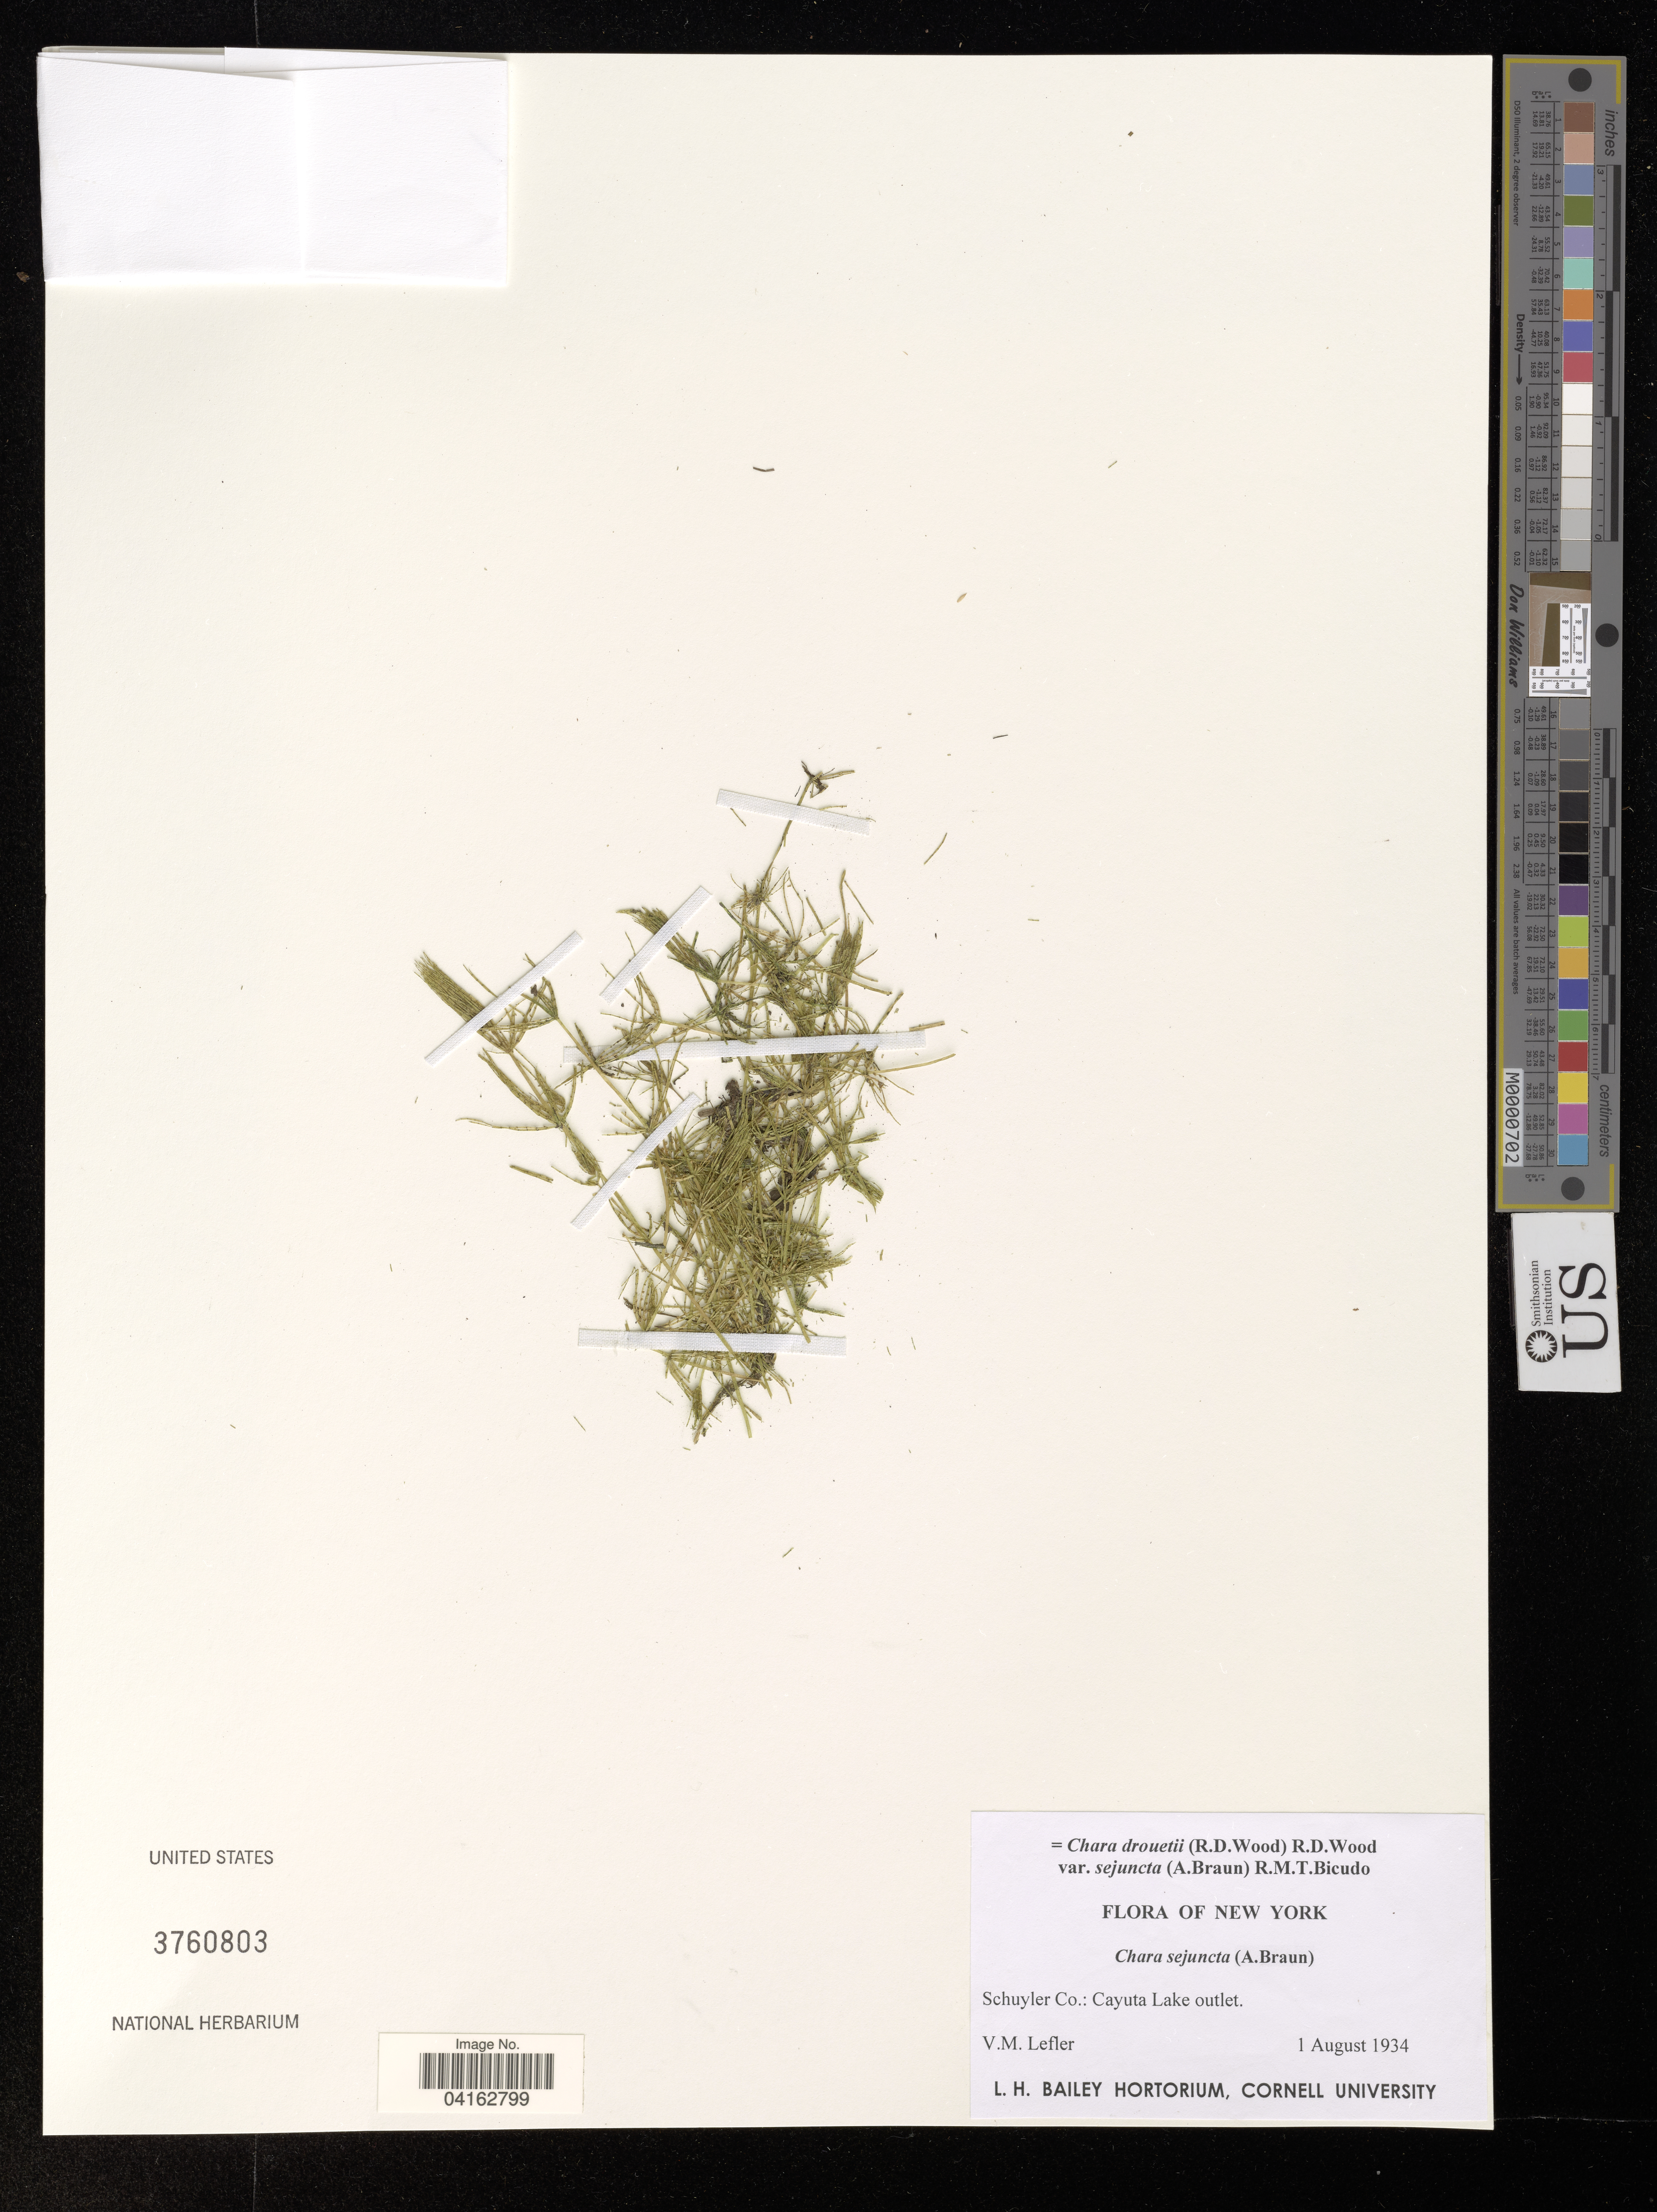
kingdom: Plantae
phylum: Charophyta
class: Charophyceae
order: Charales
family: Characeae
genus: Chara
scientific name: Chara drouetii (R.D. Wood) R.D. Wood var. sejuncta (A. Braun) R.M.T.Bicudo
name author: (R.D. Wood) R.D. Wood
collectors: V. Lefler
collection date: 1934-08-01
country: United States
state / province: New York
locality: Schuyler Co.: Cayuta Lake outlet.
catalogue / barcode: US 3760803